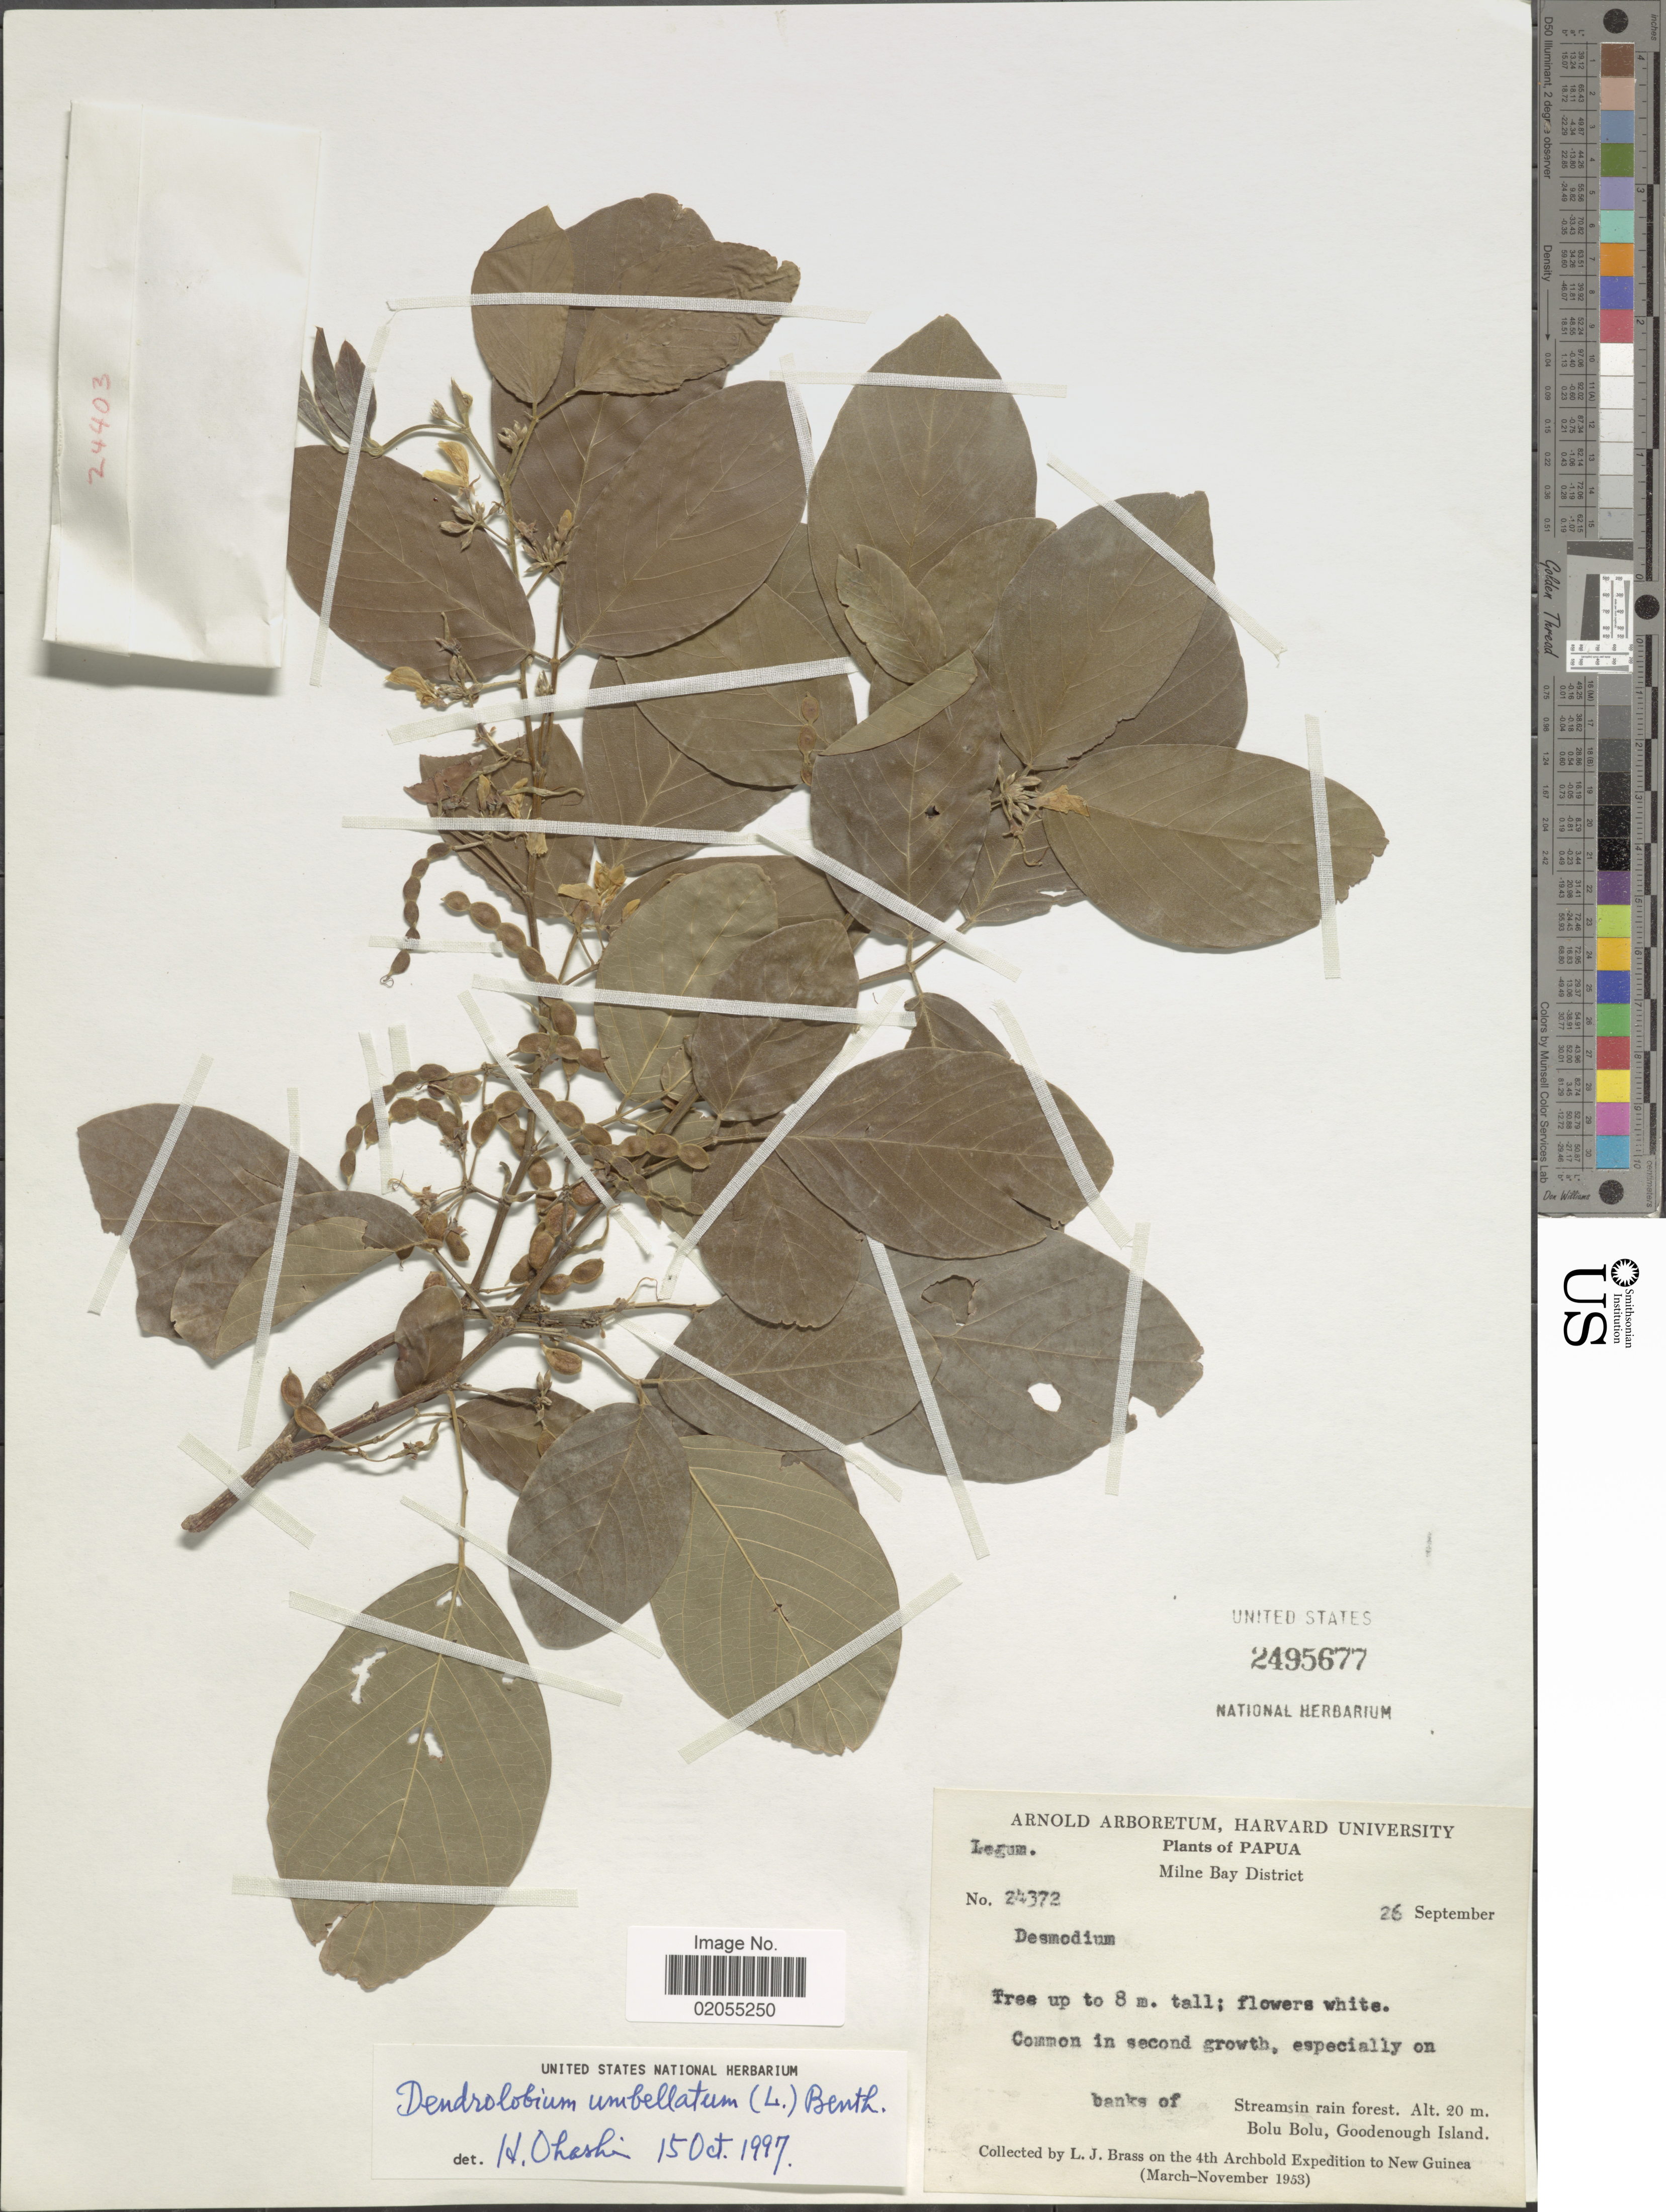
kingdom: Plantae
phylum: Tracheophyta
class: Magnoliopsida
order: Fabales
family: Fabaceae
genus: Dendrolobium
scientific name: Dendrolobium umbellatum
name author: (L.) Benth.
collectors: L. J. Brass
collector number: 24372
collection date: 1953-09-26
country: Papua New Guinea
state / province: Milne Bay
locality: Papua, Bolu Bolu, Goodenough Island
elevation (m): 20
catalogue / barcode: US 2495677